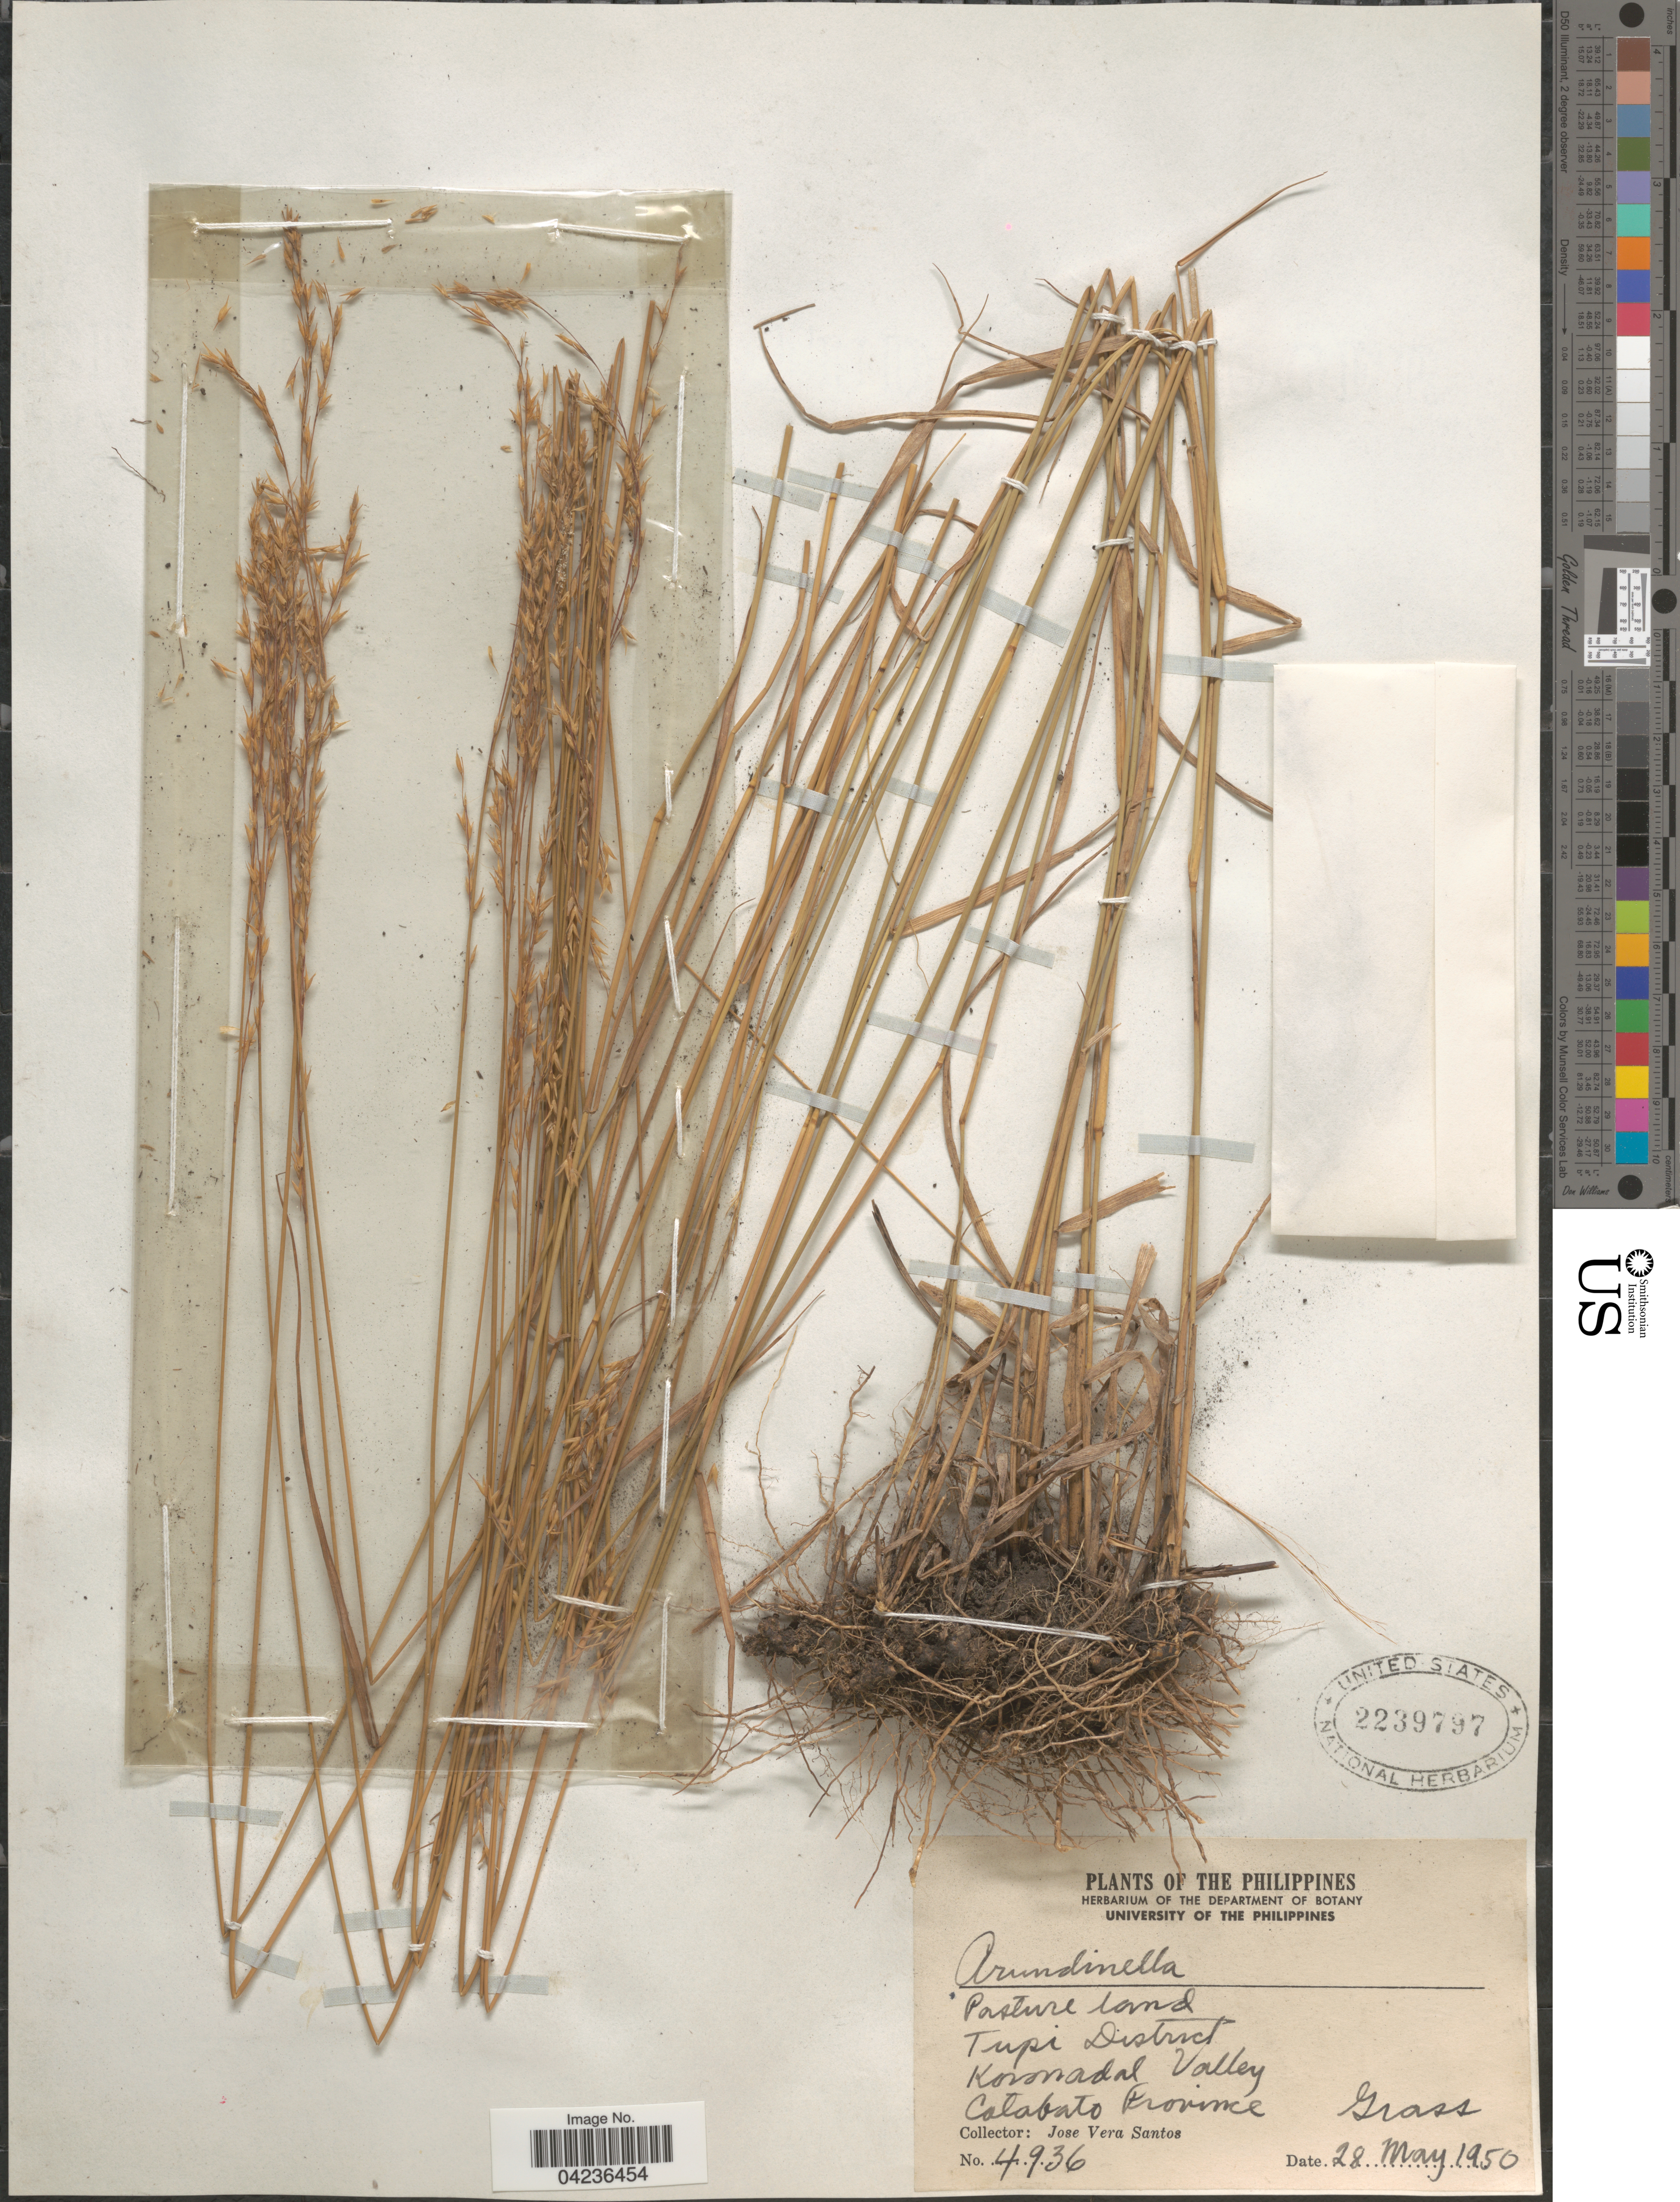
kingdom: Plantae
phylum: Tracheophyta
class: Liliopsida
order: Poales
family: Poaceae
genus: Arundinella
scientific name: Arundinella sp.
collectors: J. Santos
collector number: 4936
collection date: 1950-05-28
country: Philippines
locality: Pasture land. Koronadal Valley. Cotabato Province.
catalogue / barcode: US 2239797